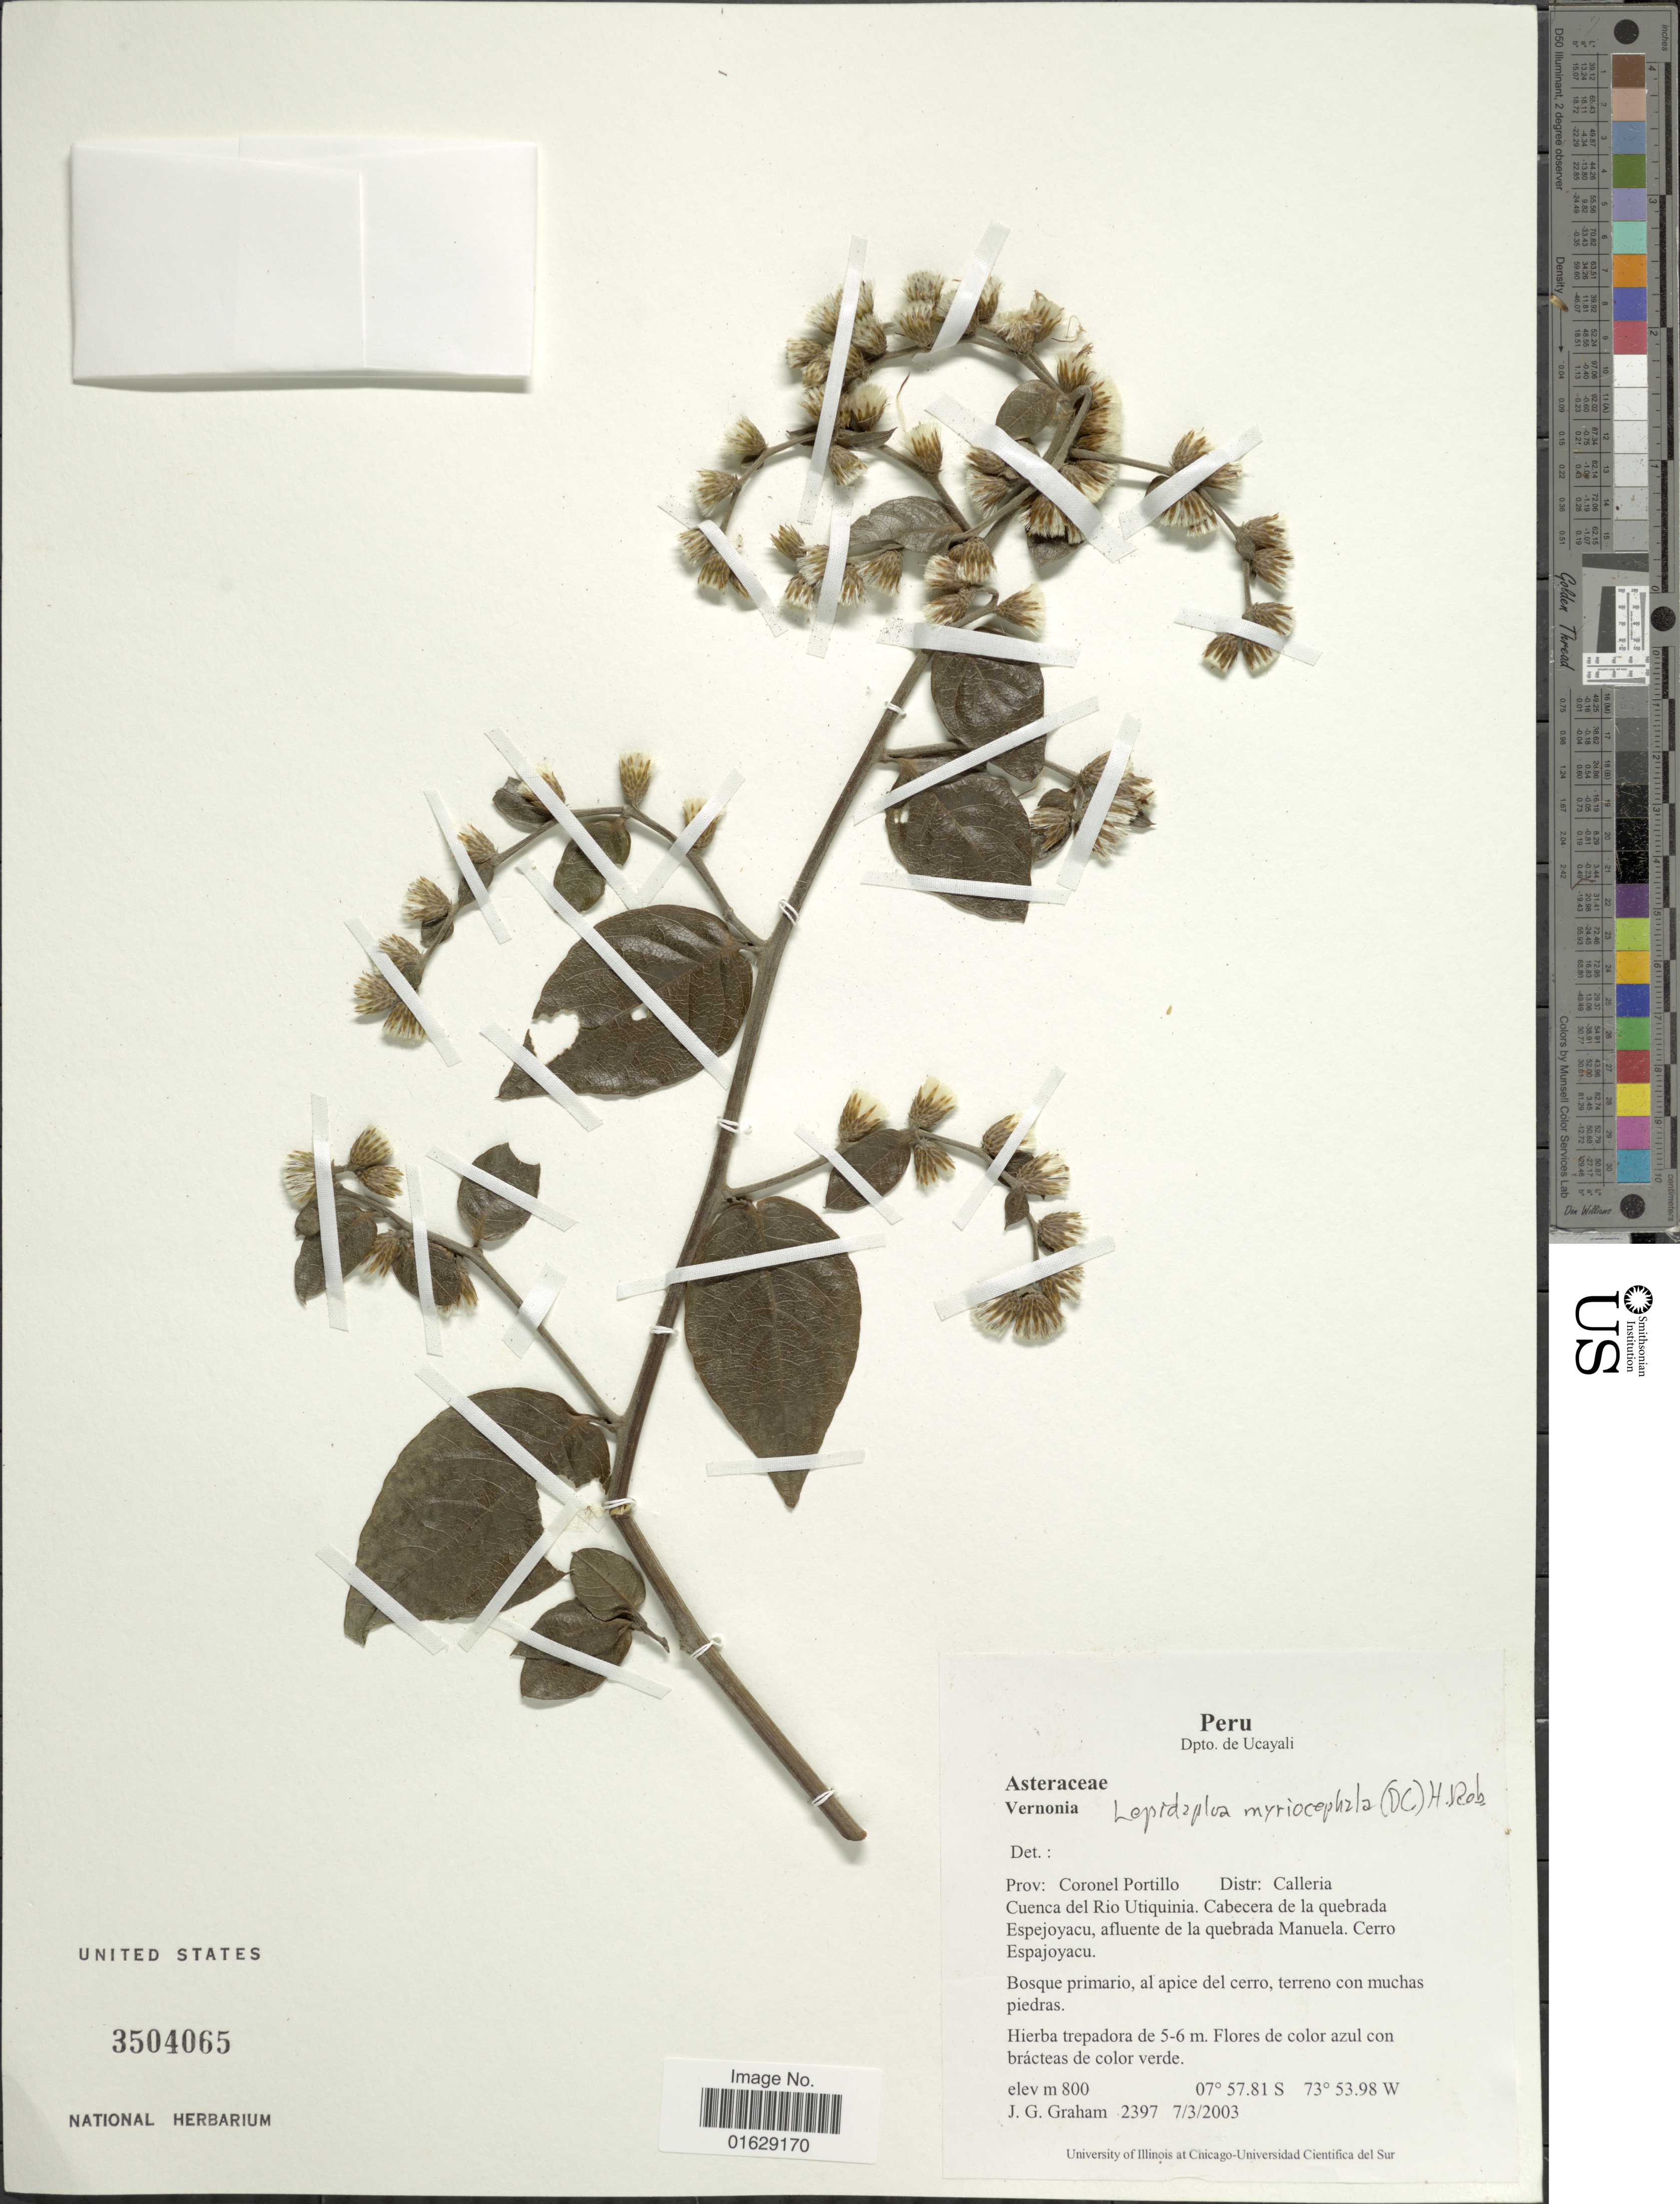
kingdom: Plantae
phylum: Tracheophyta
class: Magnoliopsida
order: Asterales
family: Asteraceae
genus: Lepidaploa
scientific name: Lepidaploa myriocephala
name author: (DC.) H. Rob.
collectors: J. Graham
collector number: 2397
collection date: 2003-03-07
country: Peru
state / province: Ucayali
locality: Dpto. de Ucayali, Prov. Coronel Portillo, Distr: Calleria, Cuenca del Rio Utiquinia, Cabecera de la quebrada Espejoyacu, afluente de la quebrada Manuela, Cerro Espajoyacu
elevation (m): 800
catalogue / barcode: US 3504065